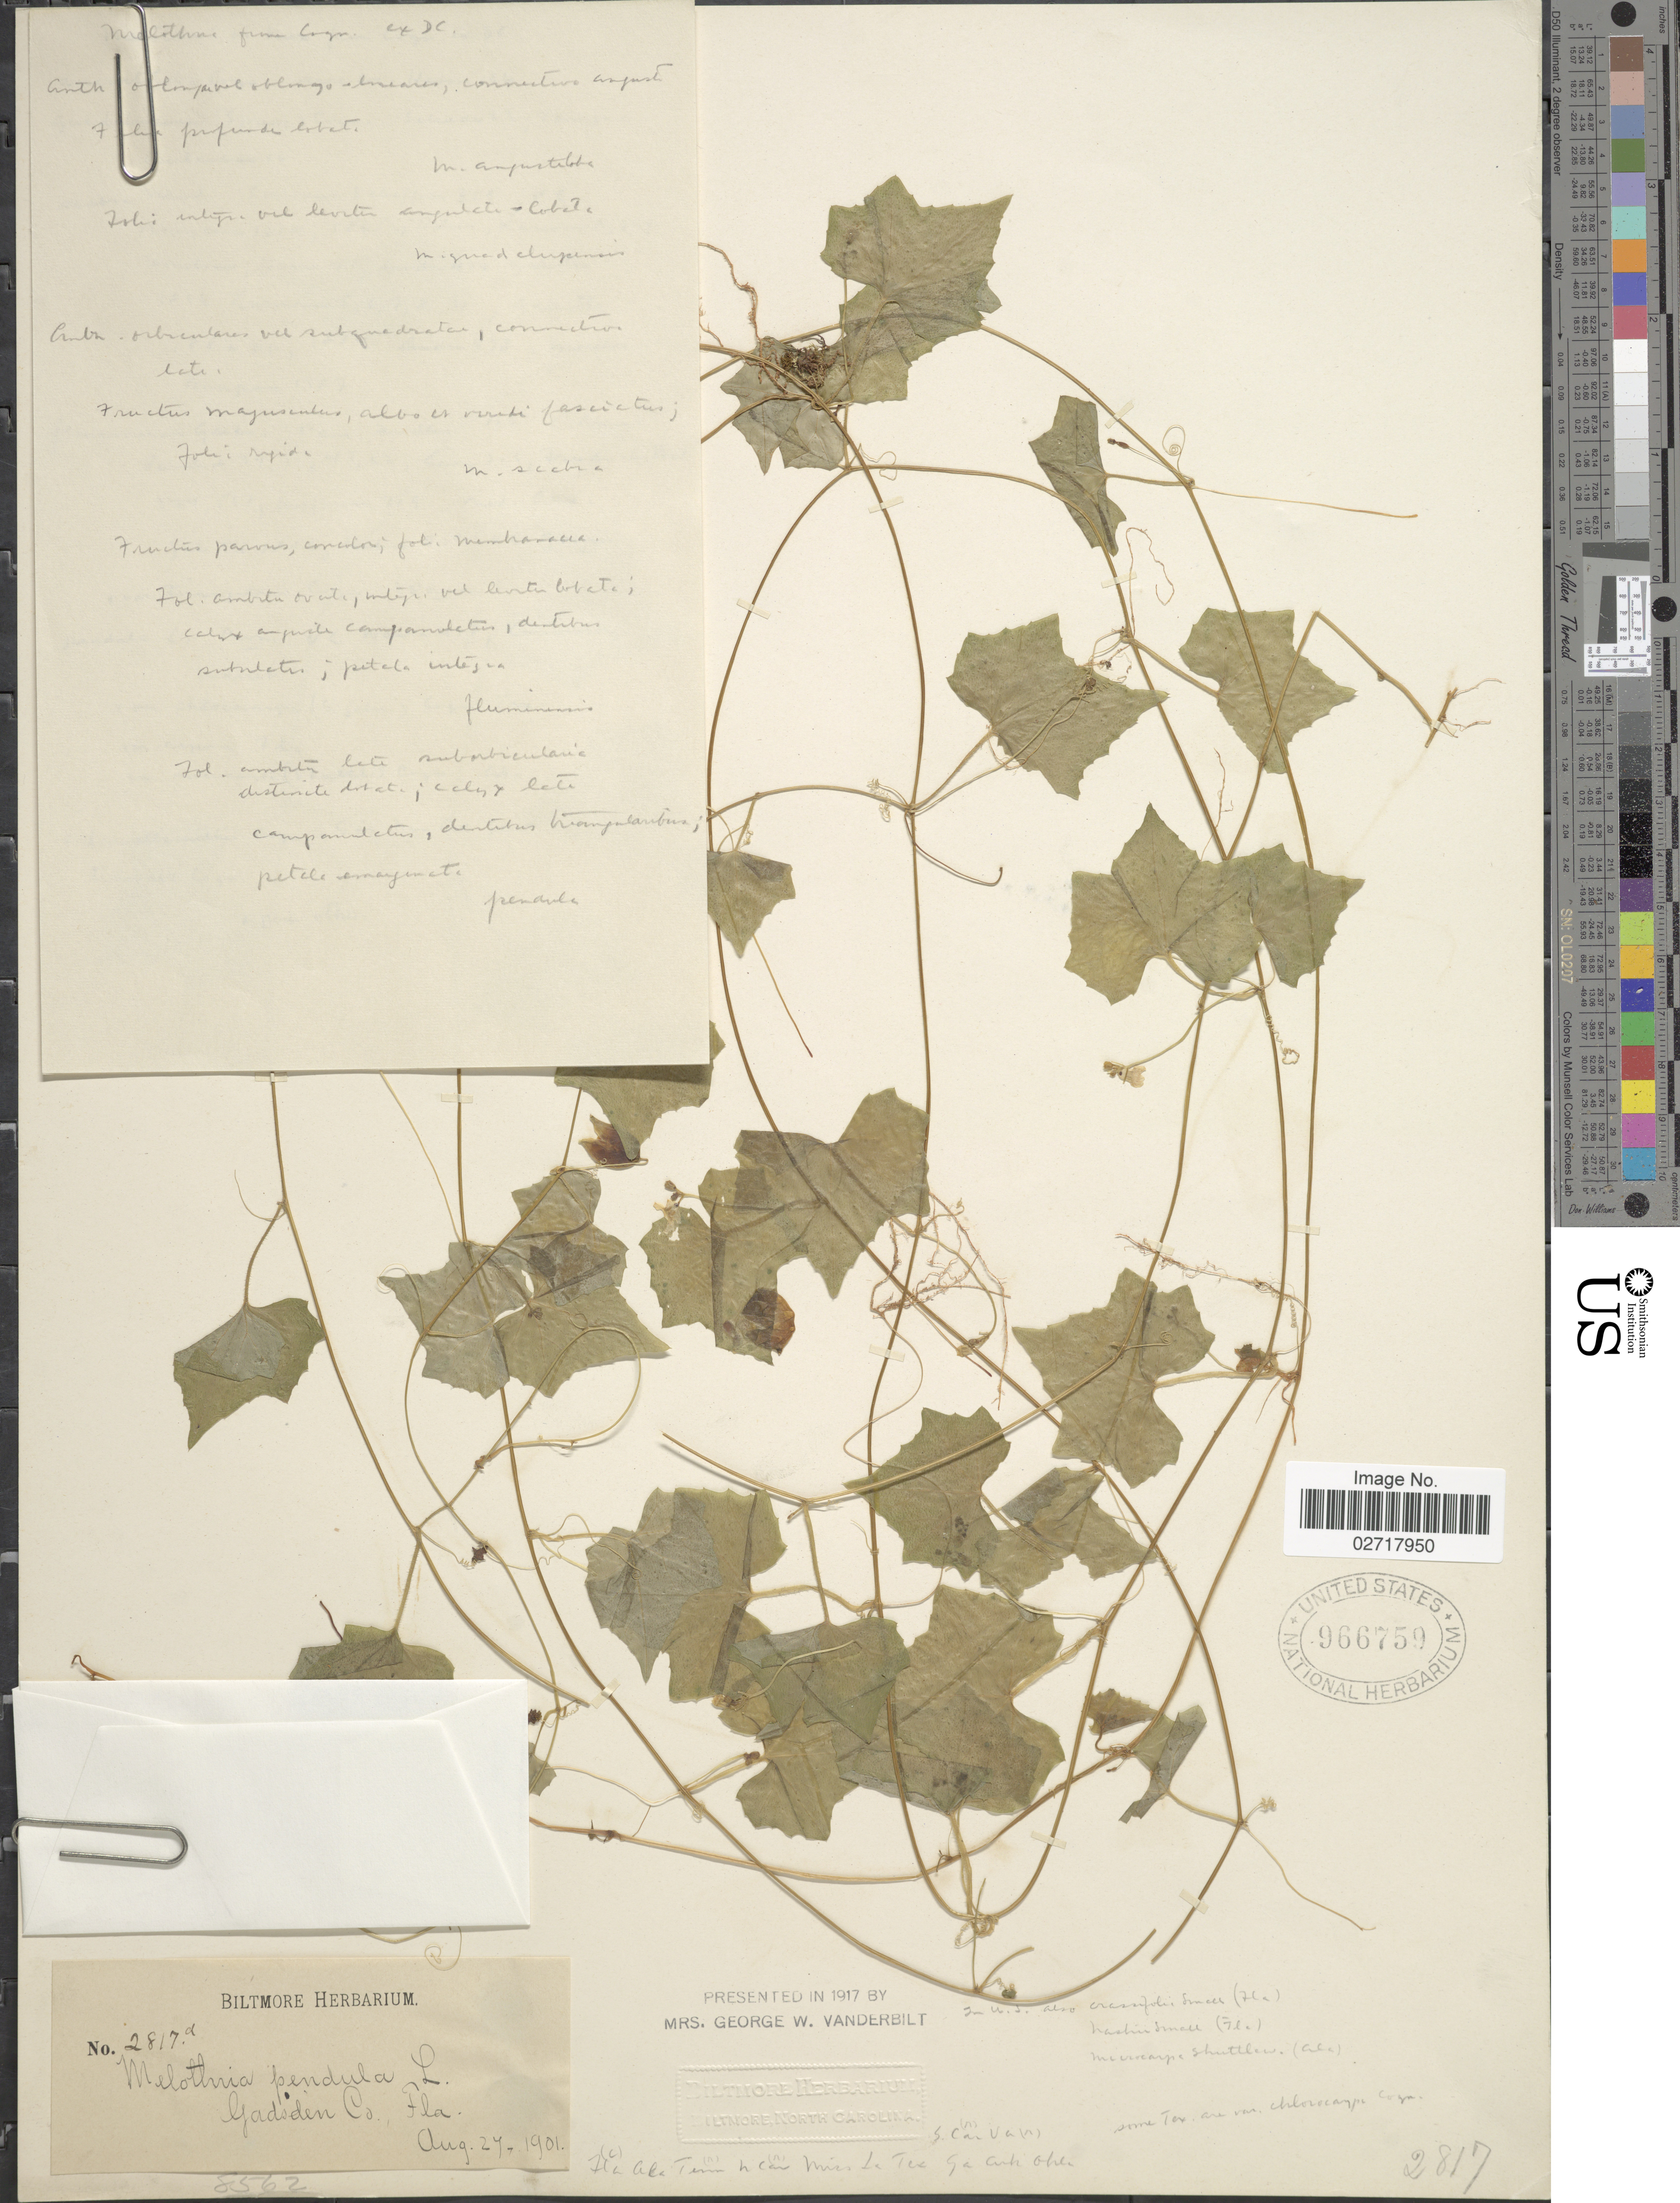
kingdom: Plantae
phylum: Tracheophyta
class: Magnoliopsida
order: Cucurbitales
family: Cucurbitaceae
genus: Melothria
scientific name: Melothria pendula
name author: L.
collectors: ex herb. Biltmore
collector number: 2817a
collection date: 1901-08-27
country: United States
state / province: Florida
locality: Gadsden Co.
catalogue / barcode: US 966759